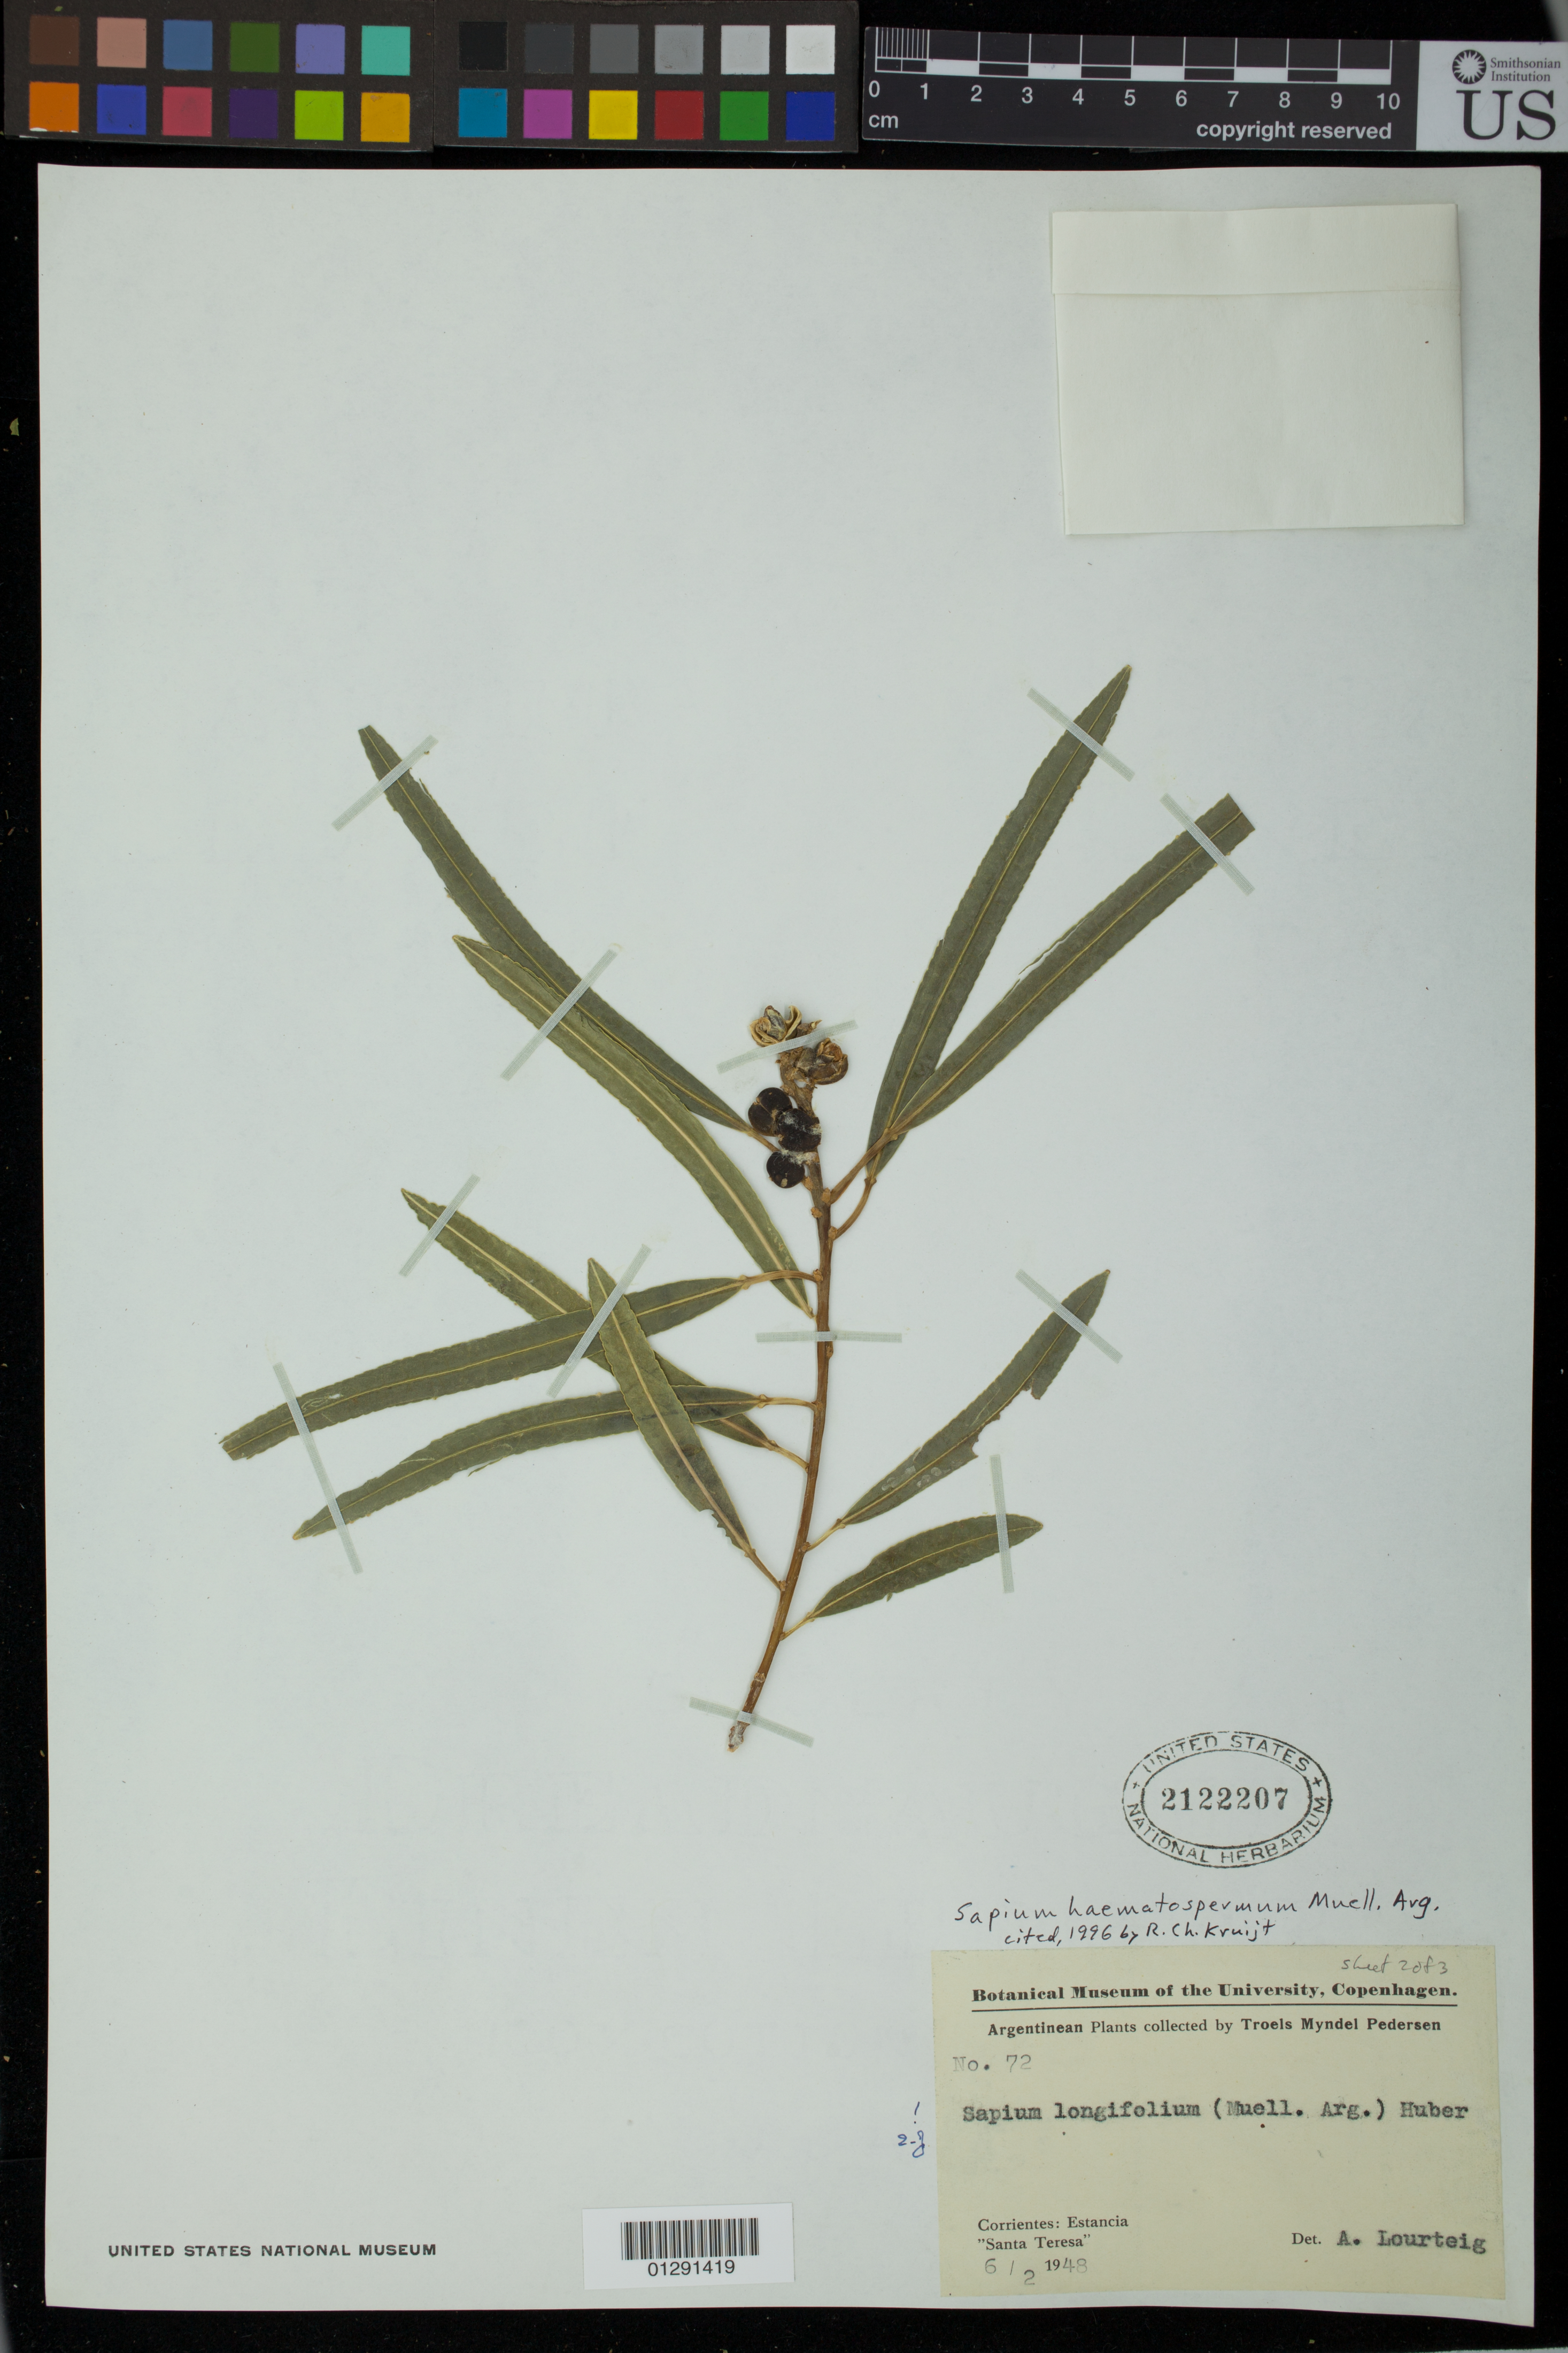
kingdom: Plantae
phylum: Tracheophyta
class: Magnoliopsida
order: Malpighiales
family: Euphorbiaceae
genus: Sapium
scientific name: Sapium haematospermum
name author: Müll. Arg.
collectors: T. M. Pedersen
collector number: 72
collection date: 1948-02-06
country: Argentina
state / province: Corrientes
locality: Estancia "Santa Teresa"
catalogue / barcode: US 2122207